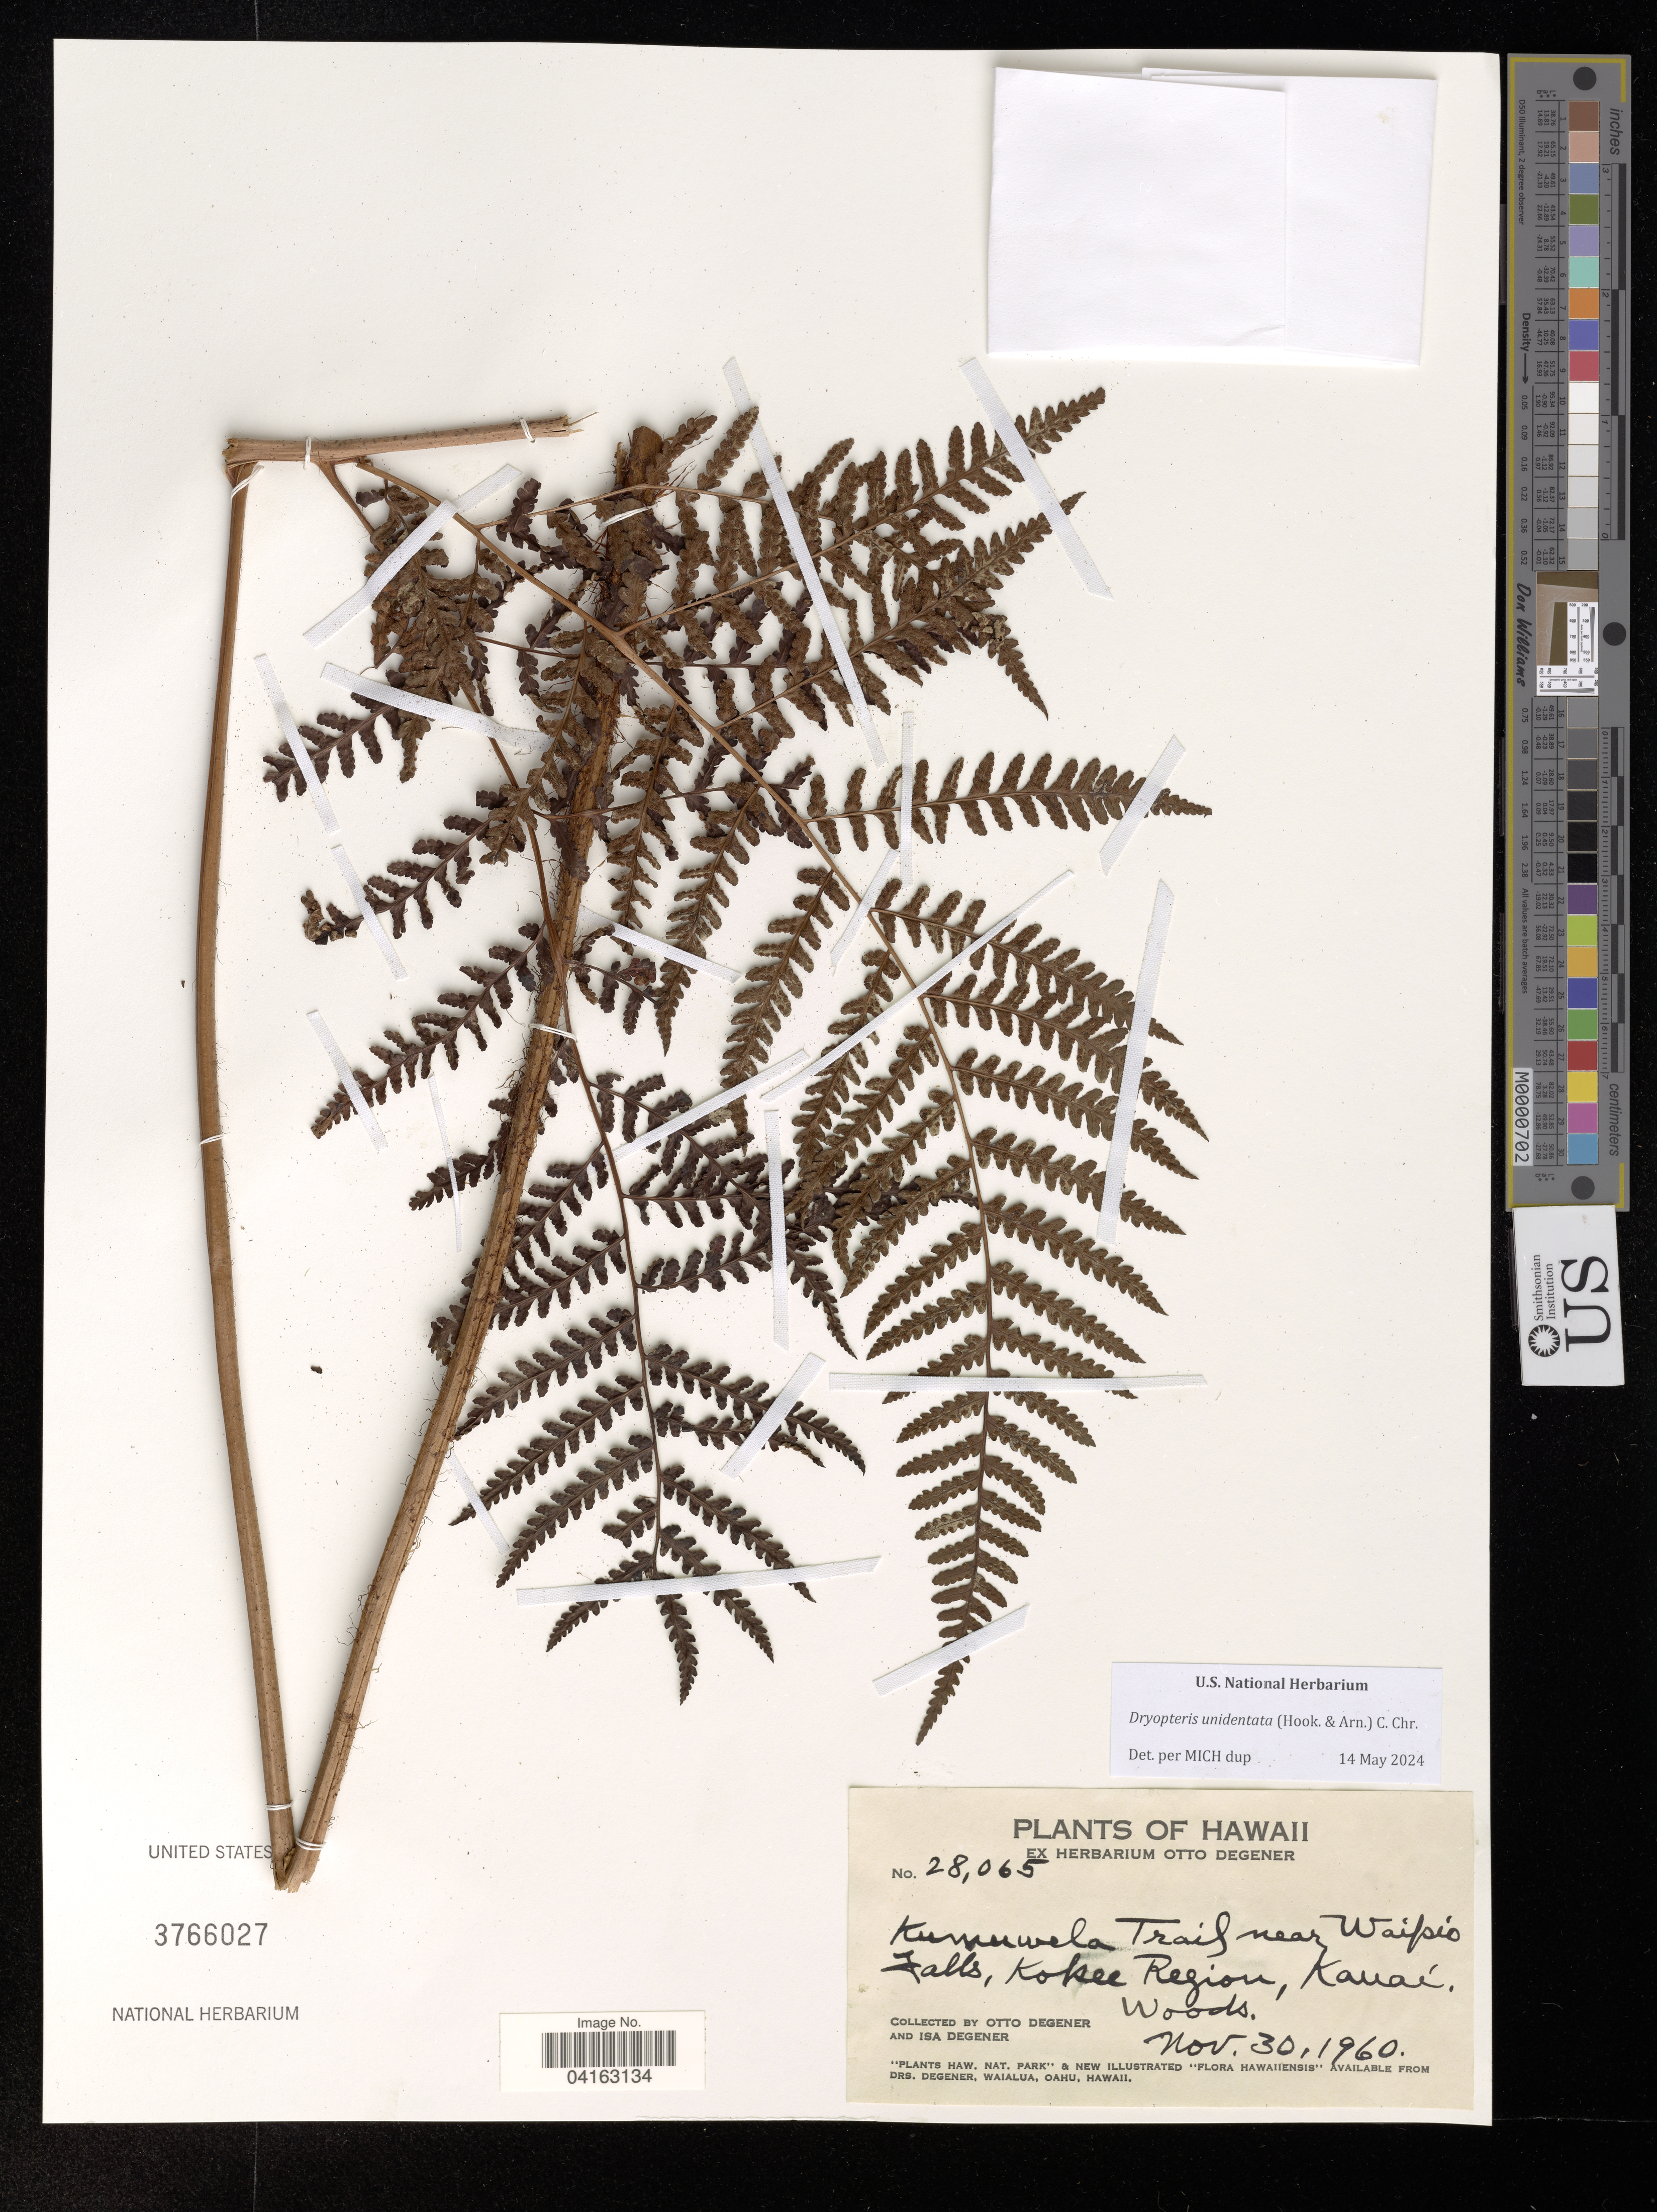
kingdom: Plantae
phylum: Tracheophyta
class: Polypodiopsida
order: Polypodiales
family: Dryopteridaceae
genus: Dryopteris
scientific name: Dryopteris unidentata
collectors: O. Degener & I. Degener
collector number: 28,065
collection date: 1960-11-30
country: United States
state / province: Hawaii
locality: Kumuwela Trail near Waipio Falls, Kokee Region, Kauai.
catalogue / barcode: US 3766027